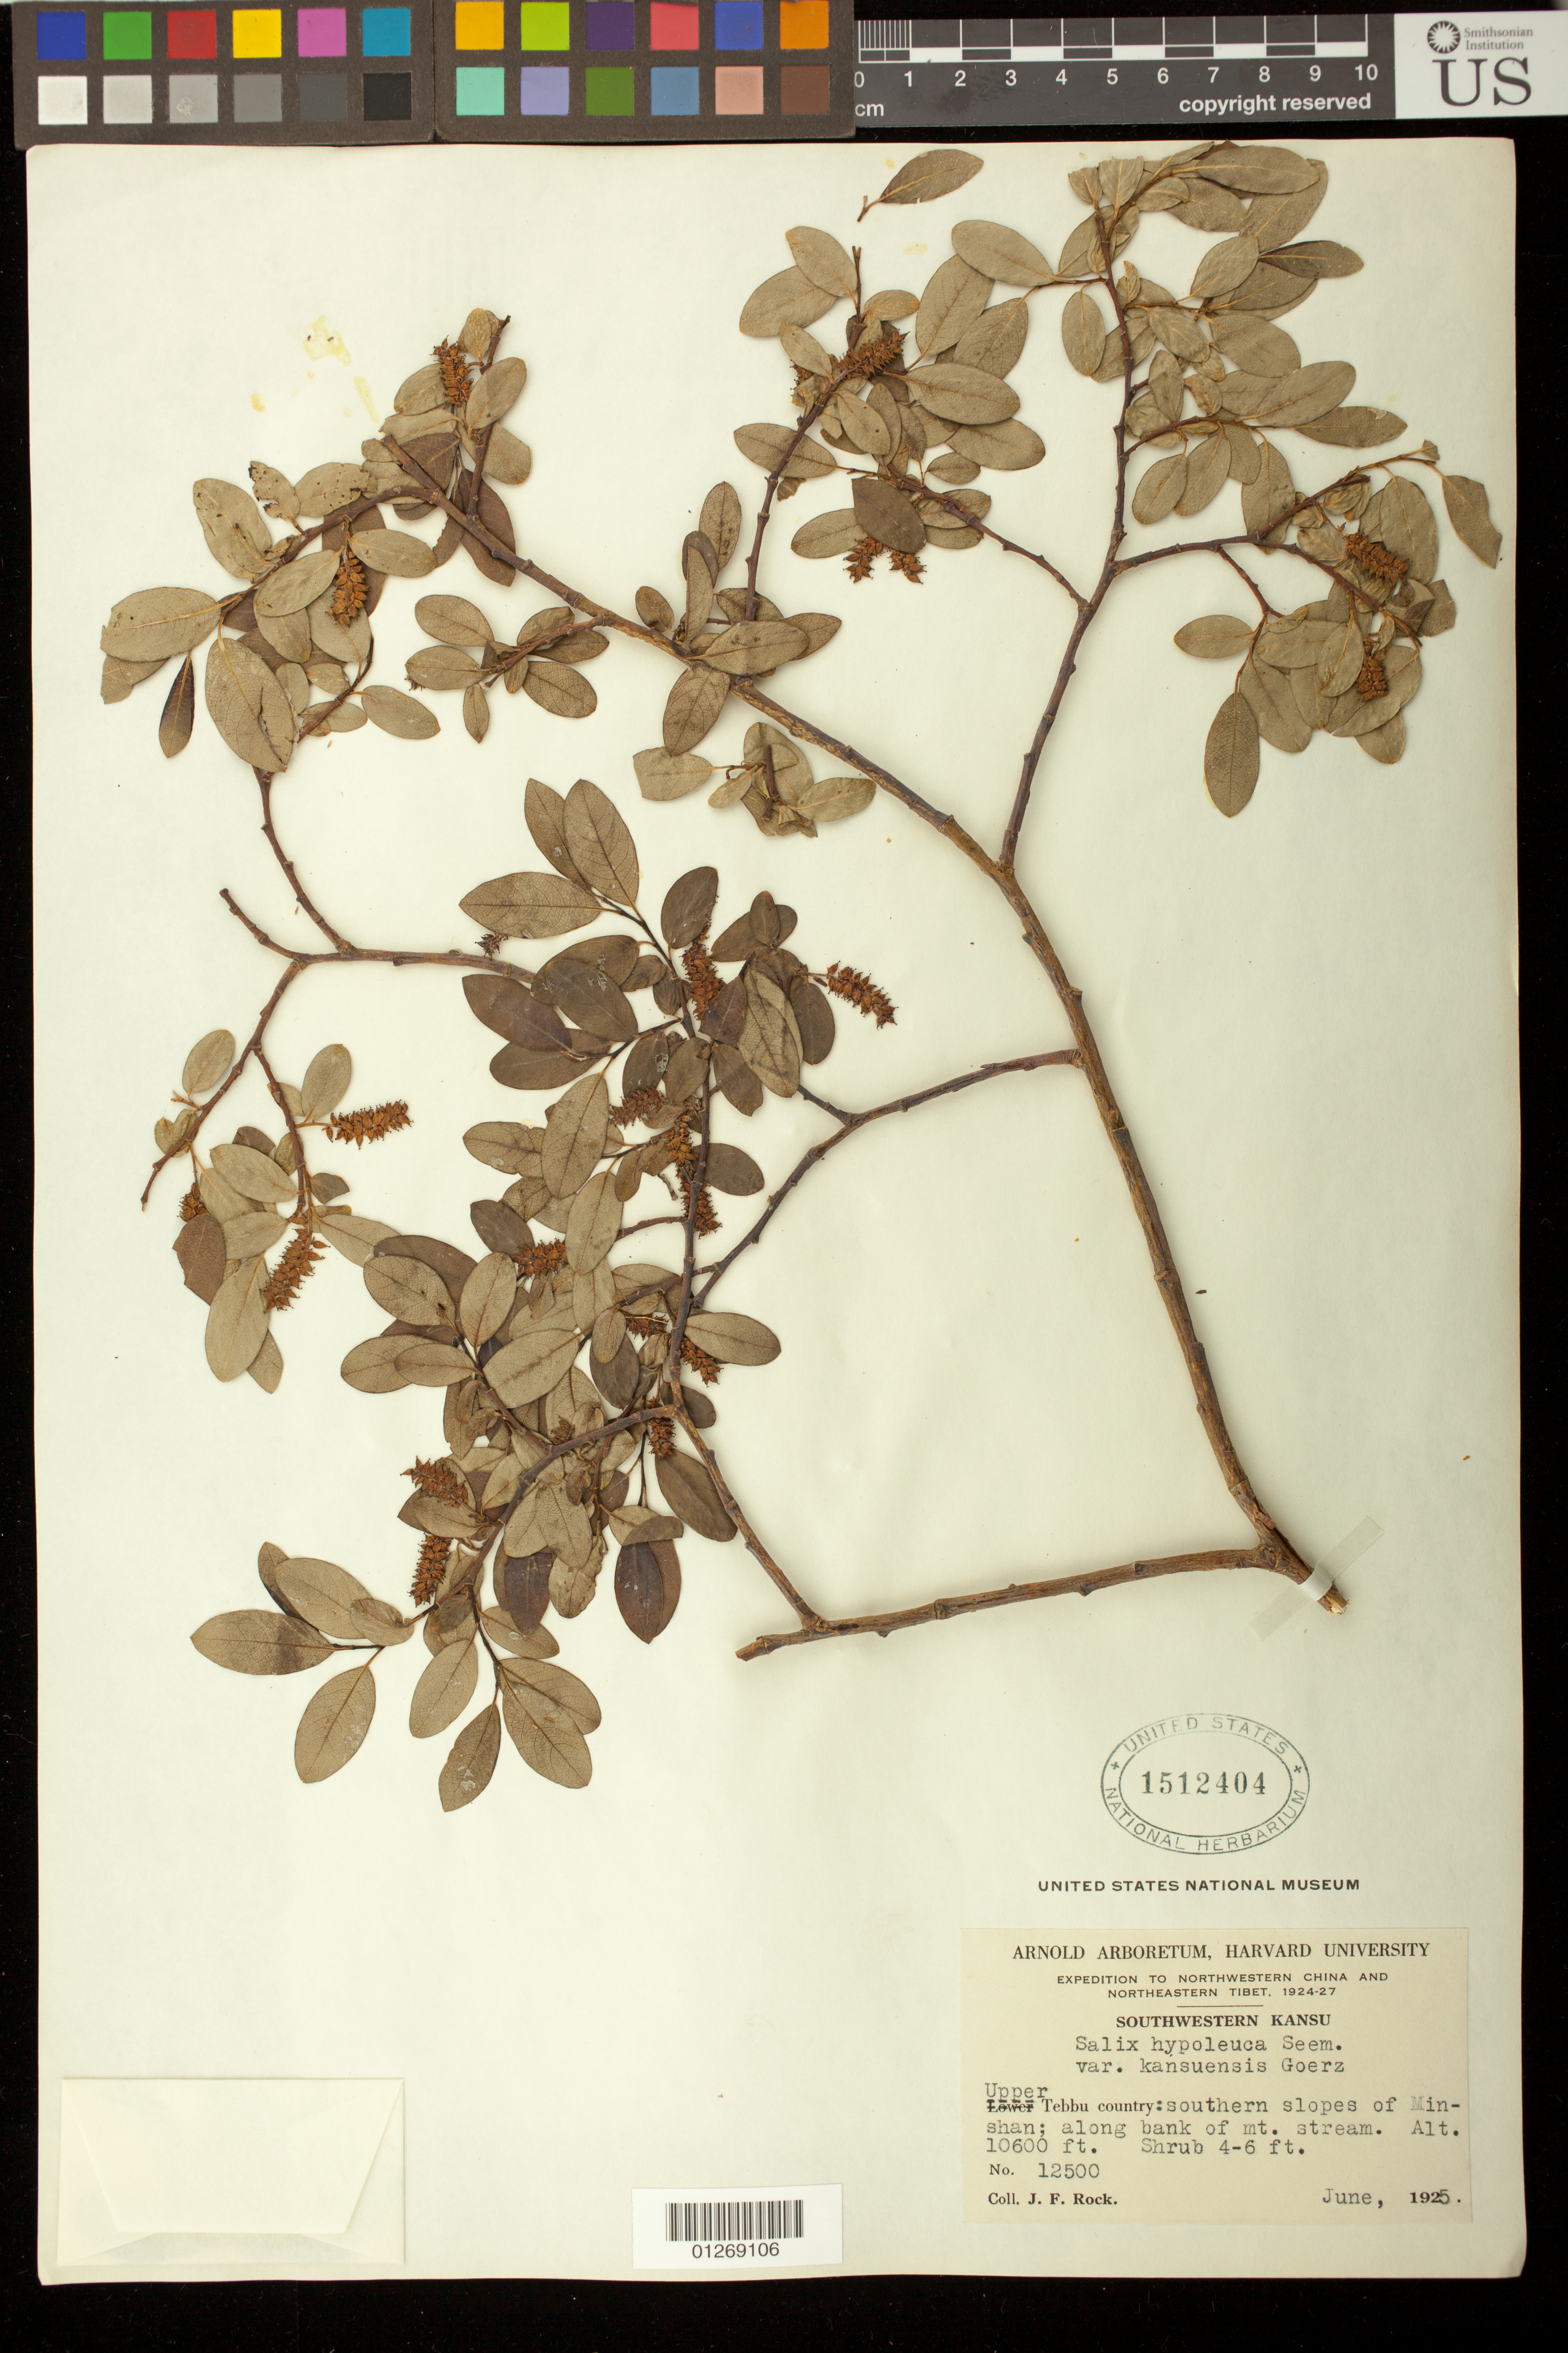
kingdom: Plantae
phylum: Tracheophyta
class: Magnoliopsida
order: Malpighiales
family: Salicaceae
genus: Salix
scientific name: Salix hypoleuca var. kansuensis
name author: Goerz in Rehder & Kobuski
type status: Isosyntype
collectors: J. F. Rock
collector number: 12500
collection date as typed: Jun 1925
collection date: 1925-06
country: China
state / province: Gansu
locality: Southwestern Kansu. Upper Tebbu country: southern slopes of Minshan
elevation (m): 3231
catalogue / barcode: US 1512404